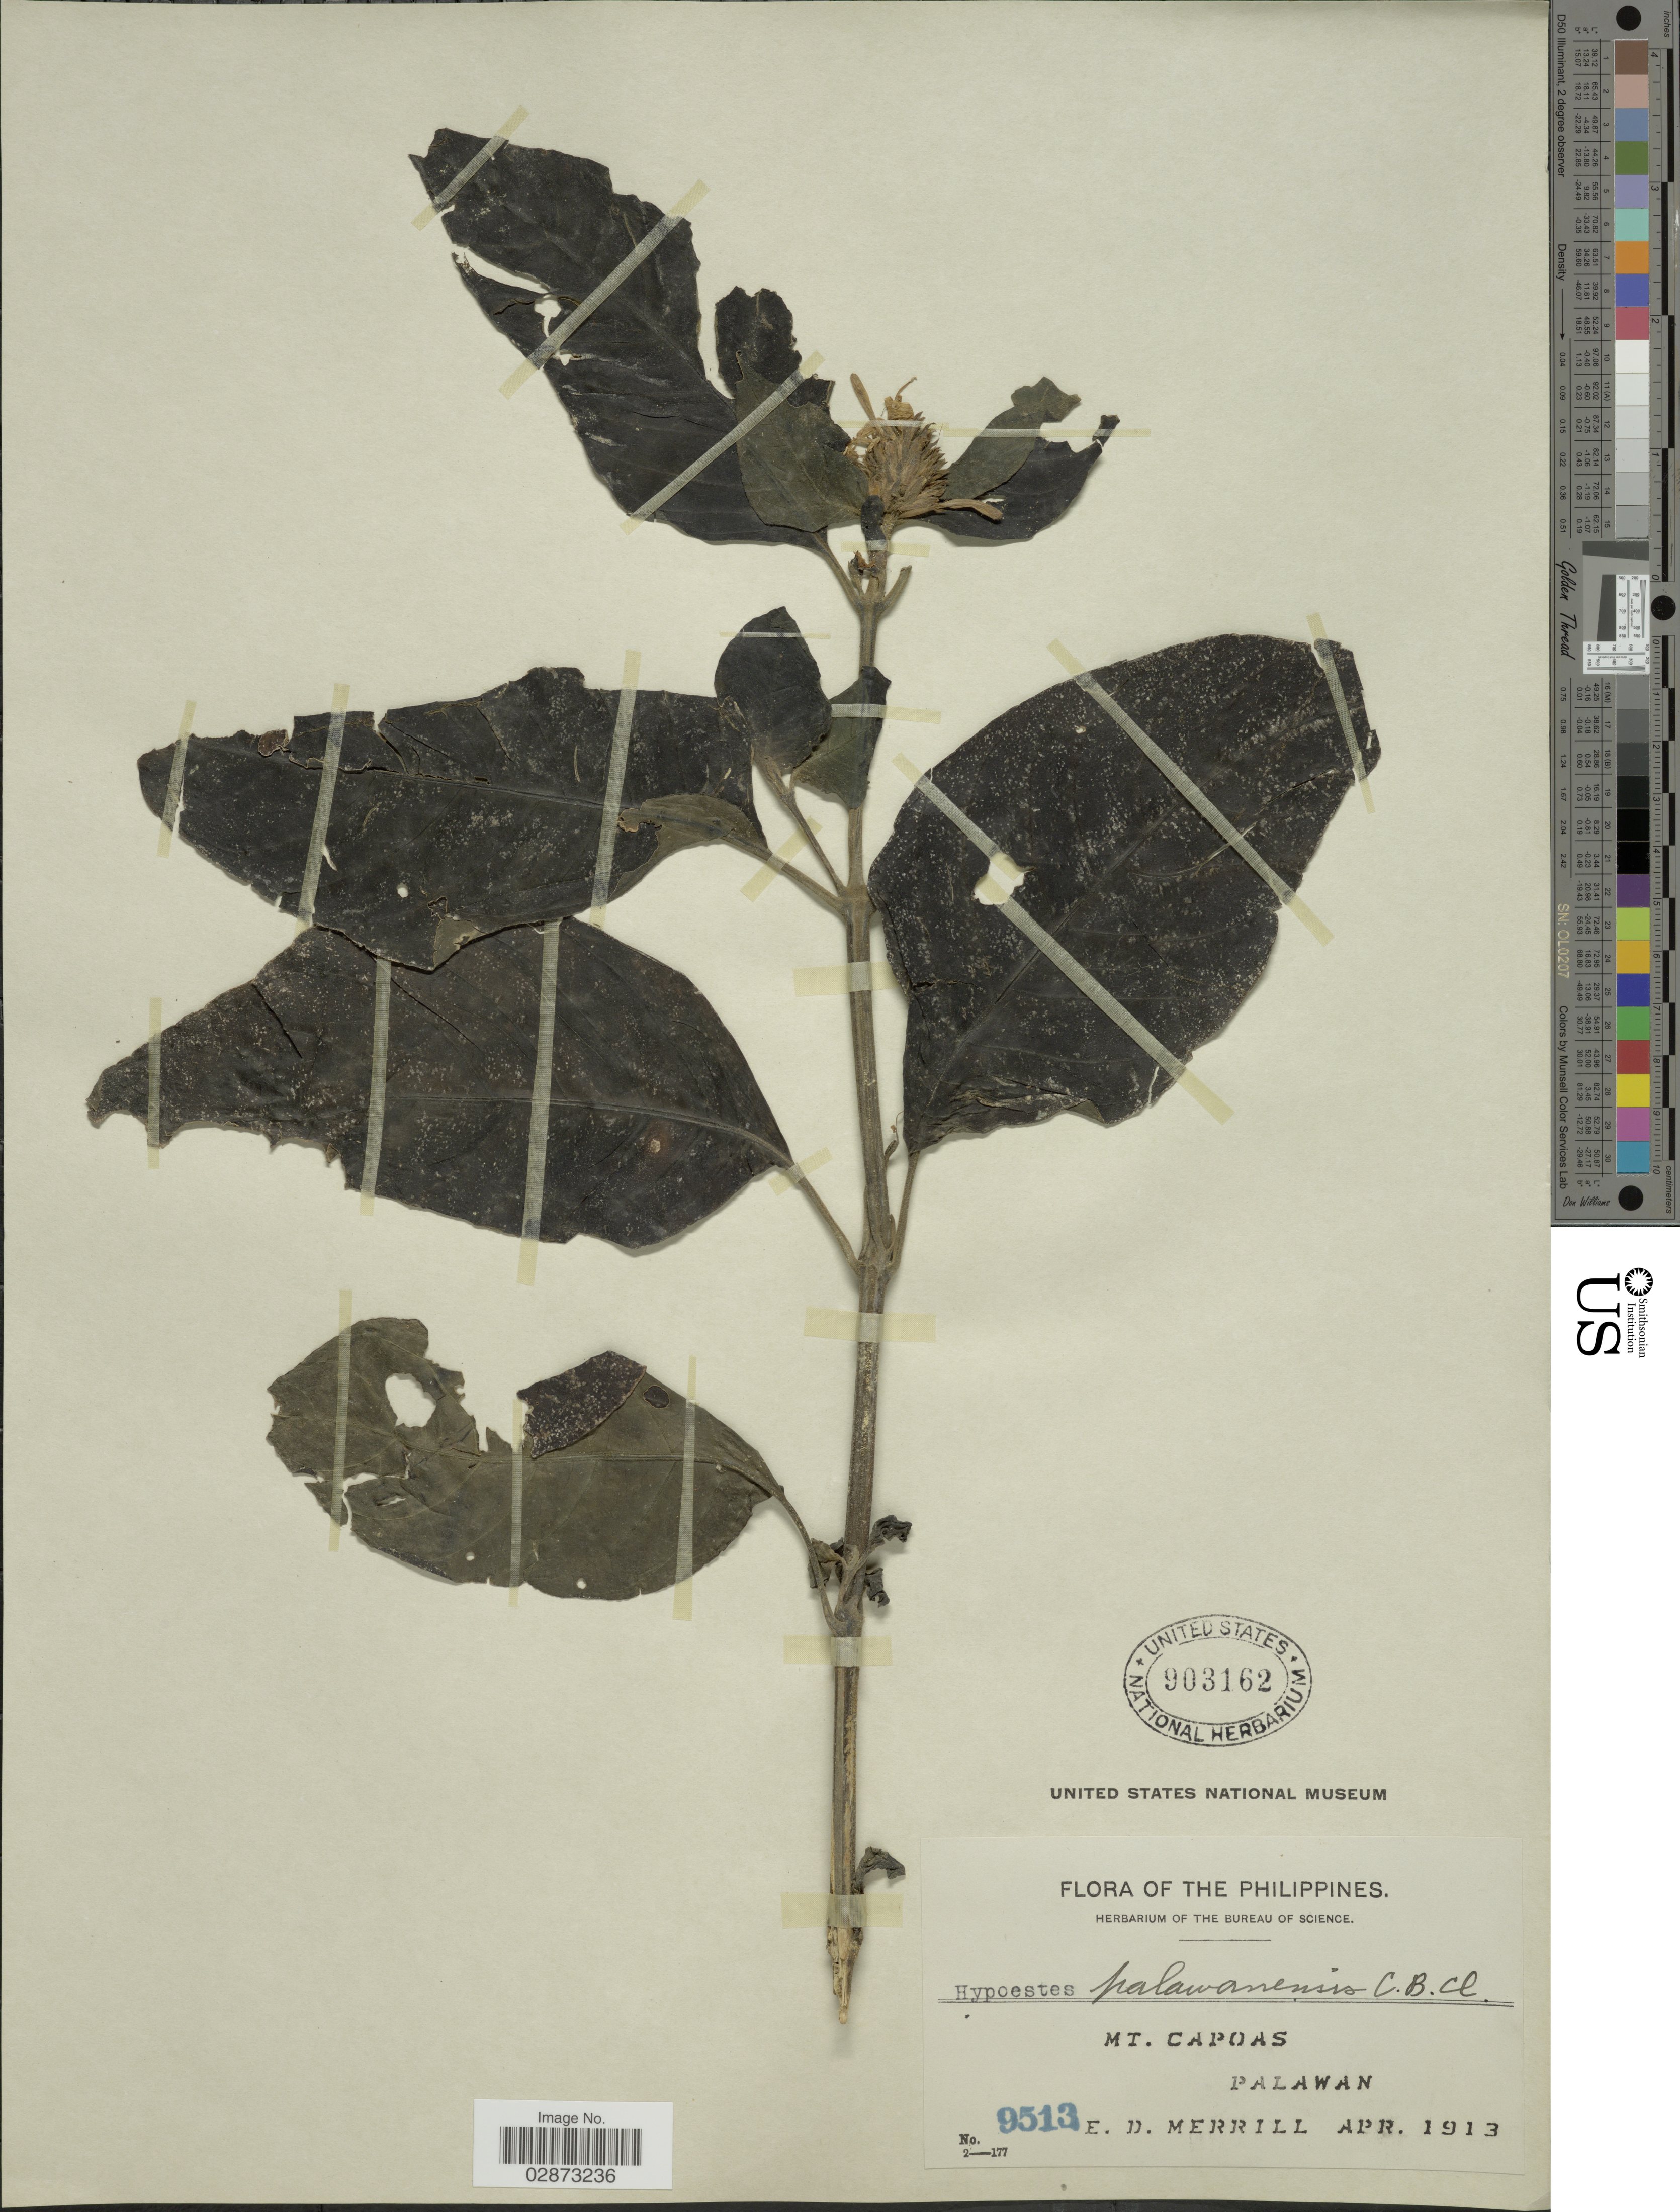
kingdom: Plantae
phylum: Tracheophyta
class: Magnoliopsida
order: Lamiales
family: Acanthaceae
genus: Hypoestes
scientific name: Hypoestes palawanensis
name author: C.B. Clarke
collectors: E. D. Merrill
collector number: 9513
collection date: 1913-04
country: Philippines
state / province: Mimaropa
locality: Mt. Capoas. Palawan.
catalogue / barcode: US 903162